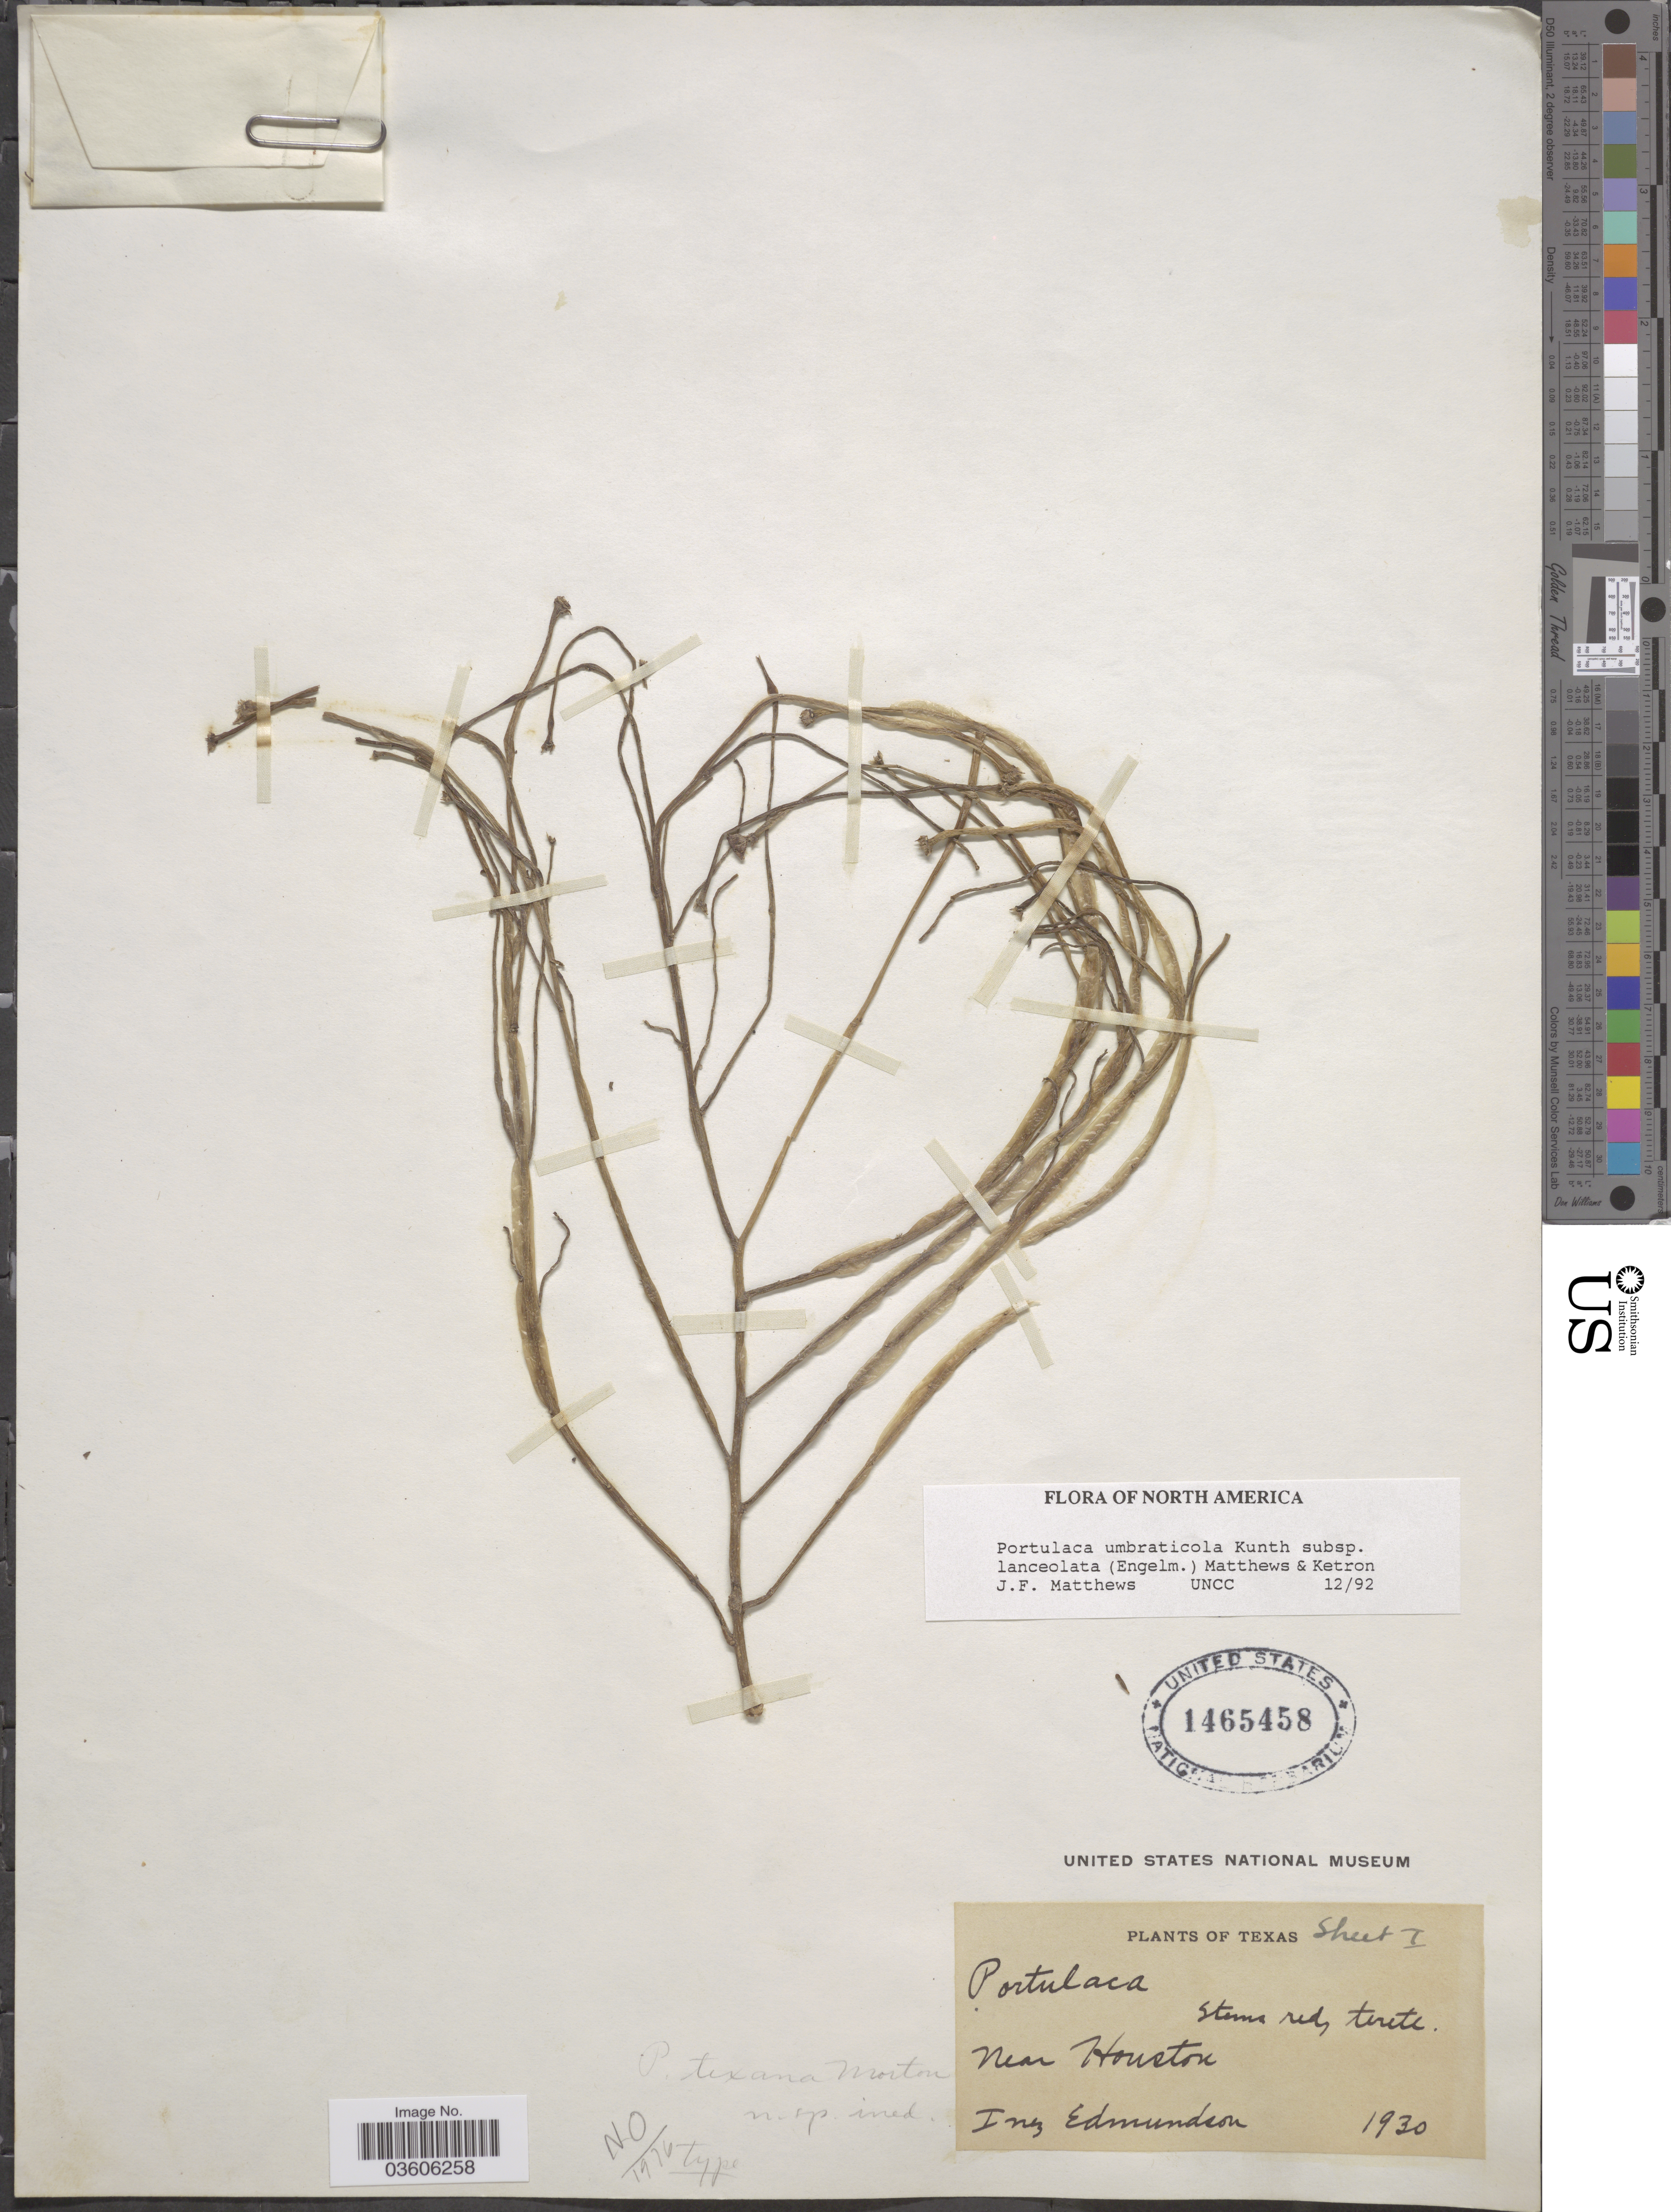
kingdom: Plantae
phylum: Tracheophyta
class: Magnoliopsida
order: Caryophyllales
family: Portulacaceae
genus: Portulaca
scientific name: Portulaca umbraticola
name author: Kunth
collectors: I. Edmundson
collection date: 1930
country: United States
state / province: Texas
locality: Near Houston.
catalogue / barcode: US 1465458